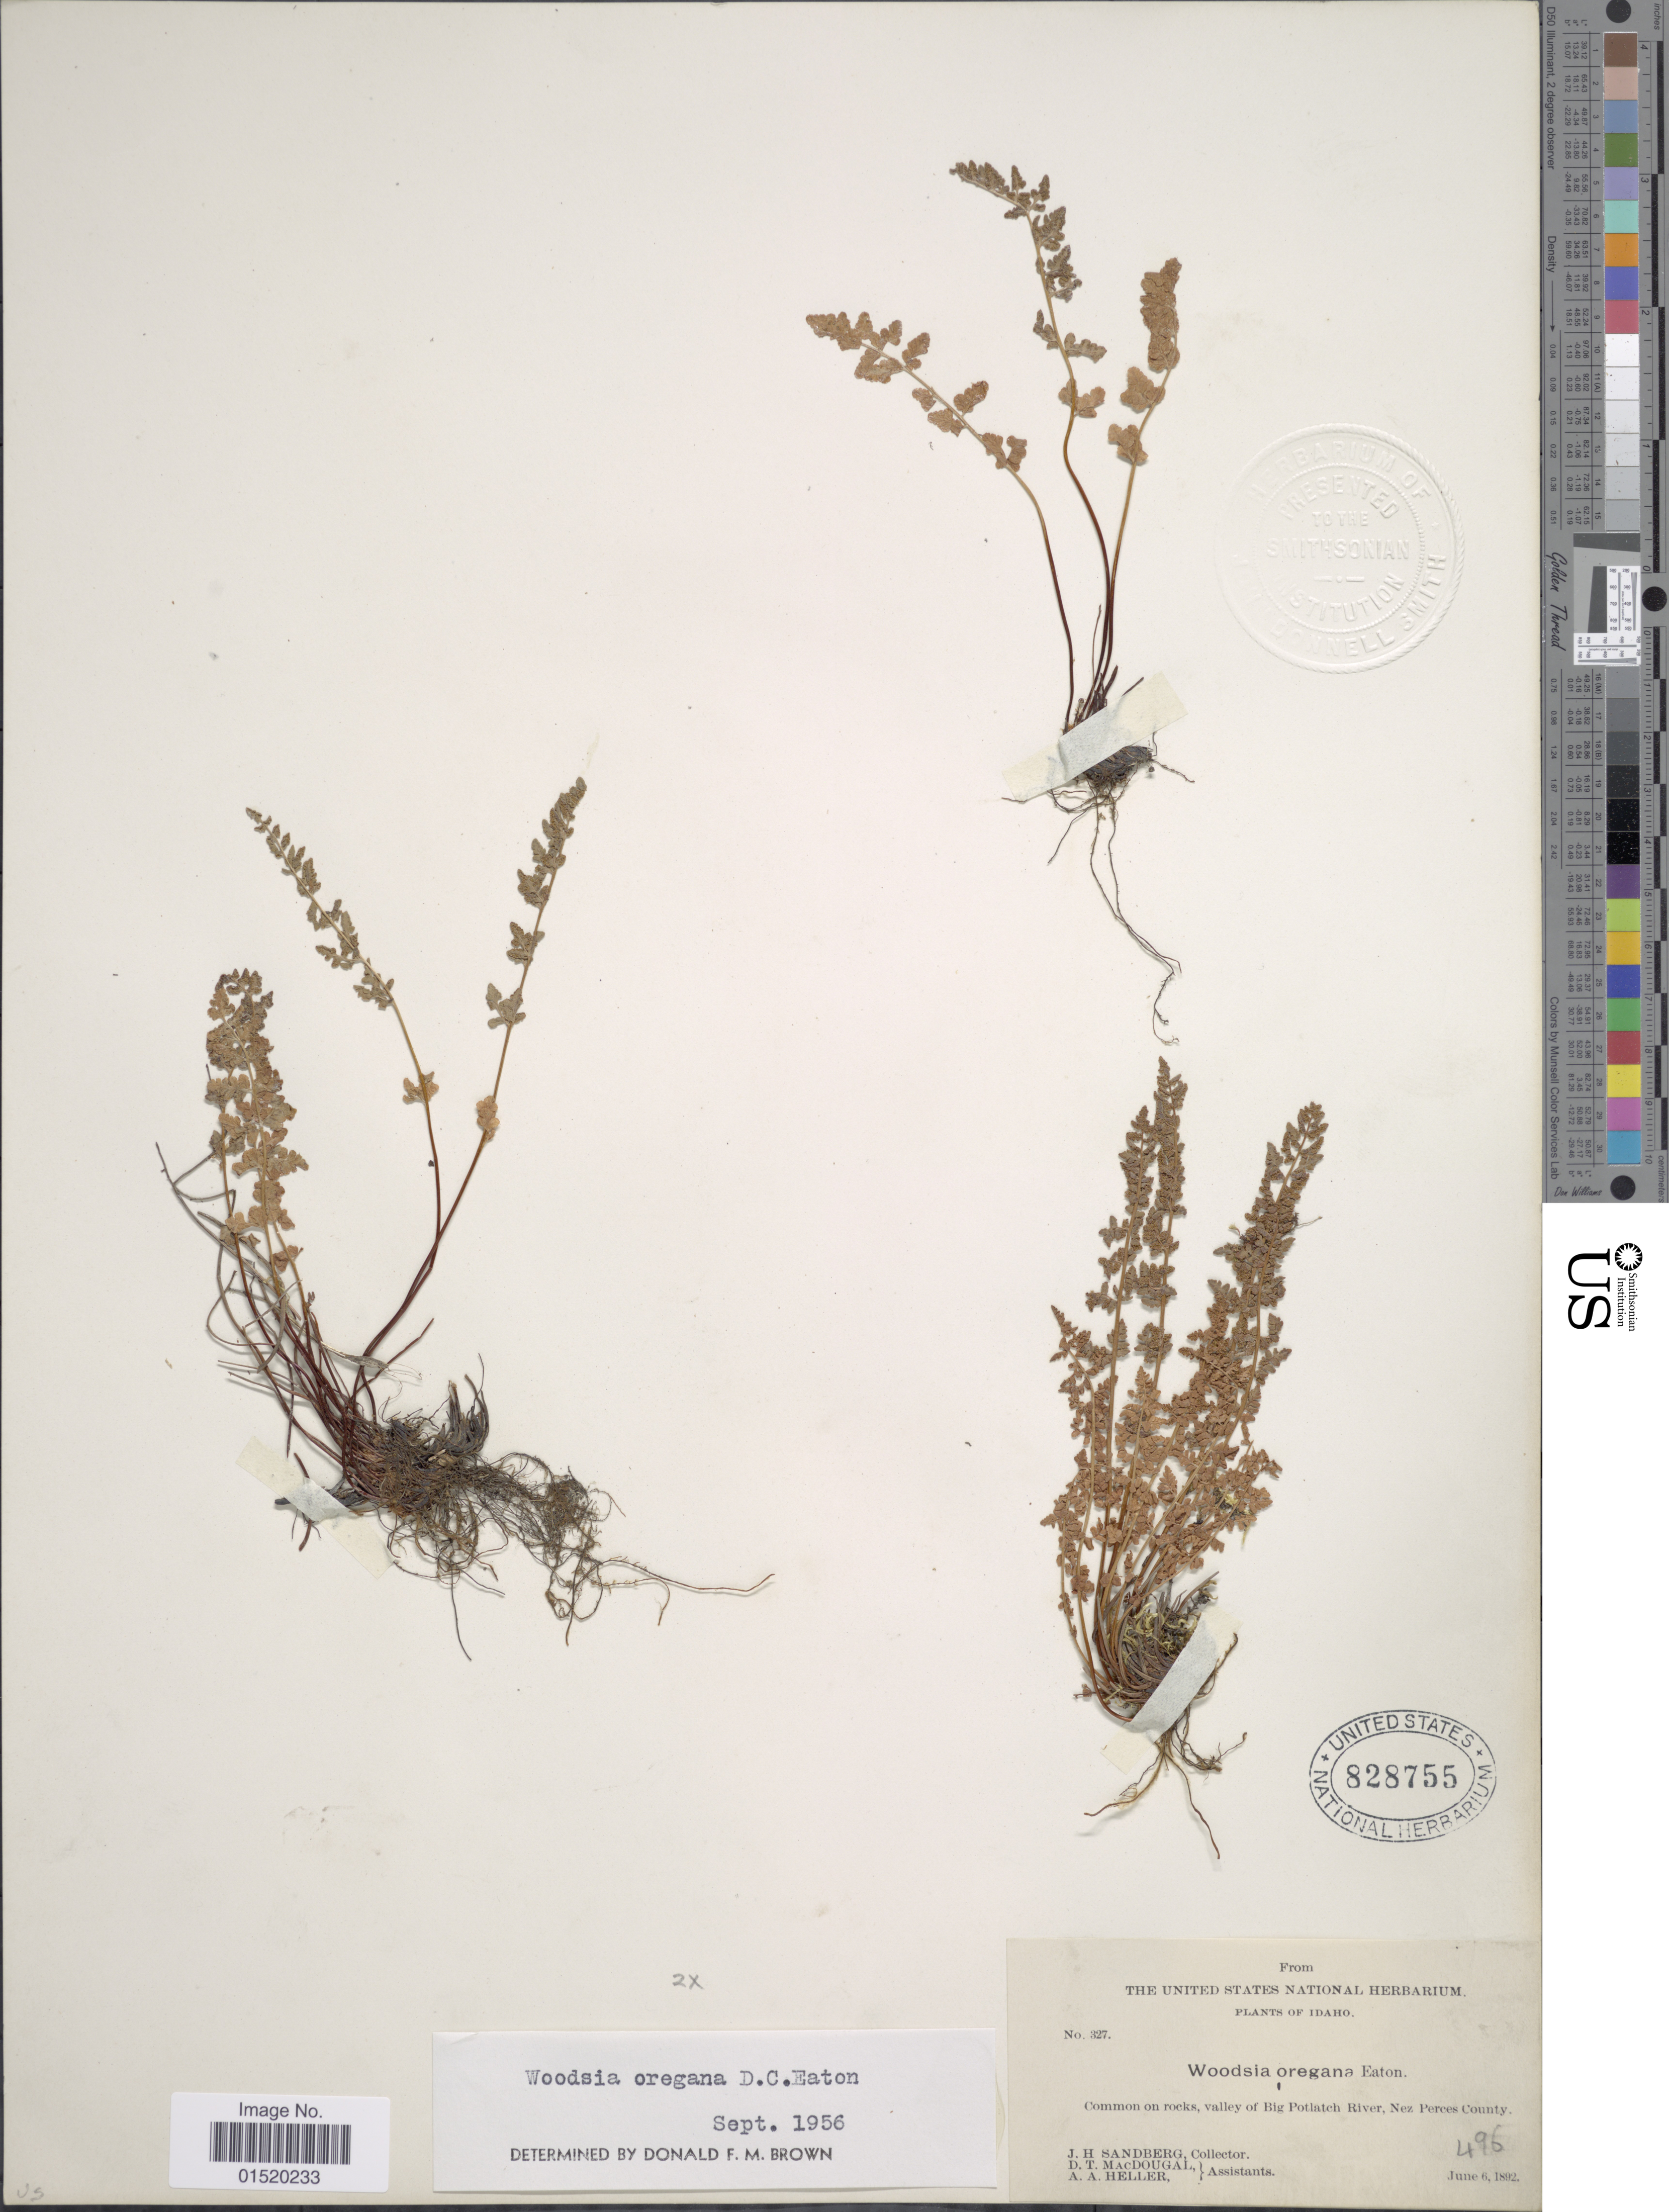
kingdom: Plantae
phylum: Tracheophyta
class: Polypodiopsida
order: Polypodiales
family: Woodsiaceae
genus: Woodsia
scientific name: Woodsia oregana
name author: D.C. Eaton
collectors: J. H. Sandberg, D. T. MacDougal & A. A. Heller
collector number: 327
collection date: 1892-06-06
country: United States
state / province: Idaho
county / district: Nez Perce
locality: Common on rocks, valley of Big Potlach River, Nez Perces County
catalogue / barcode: US 828755